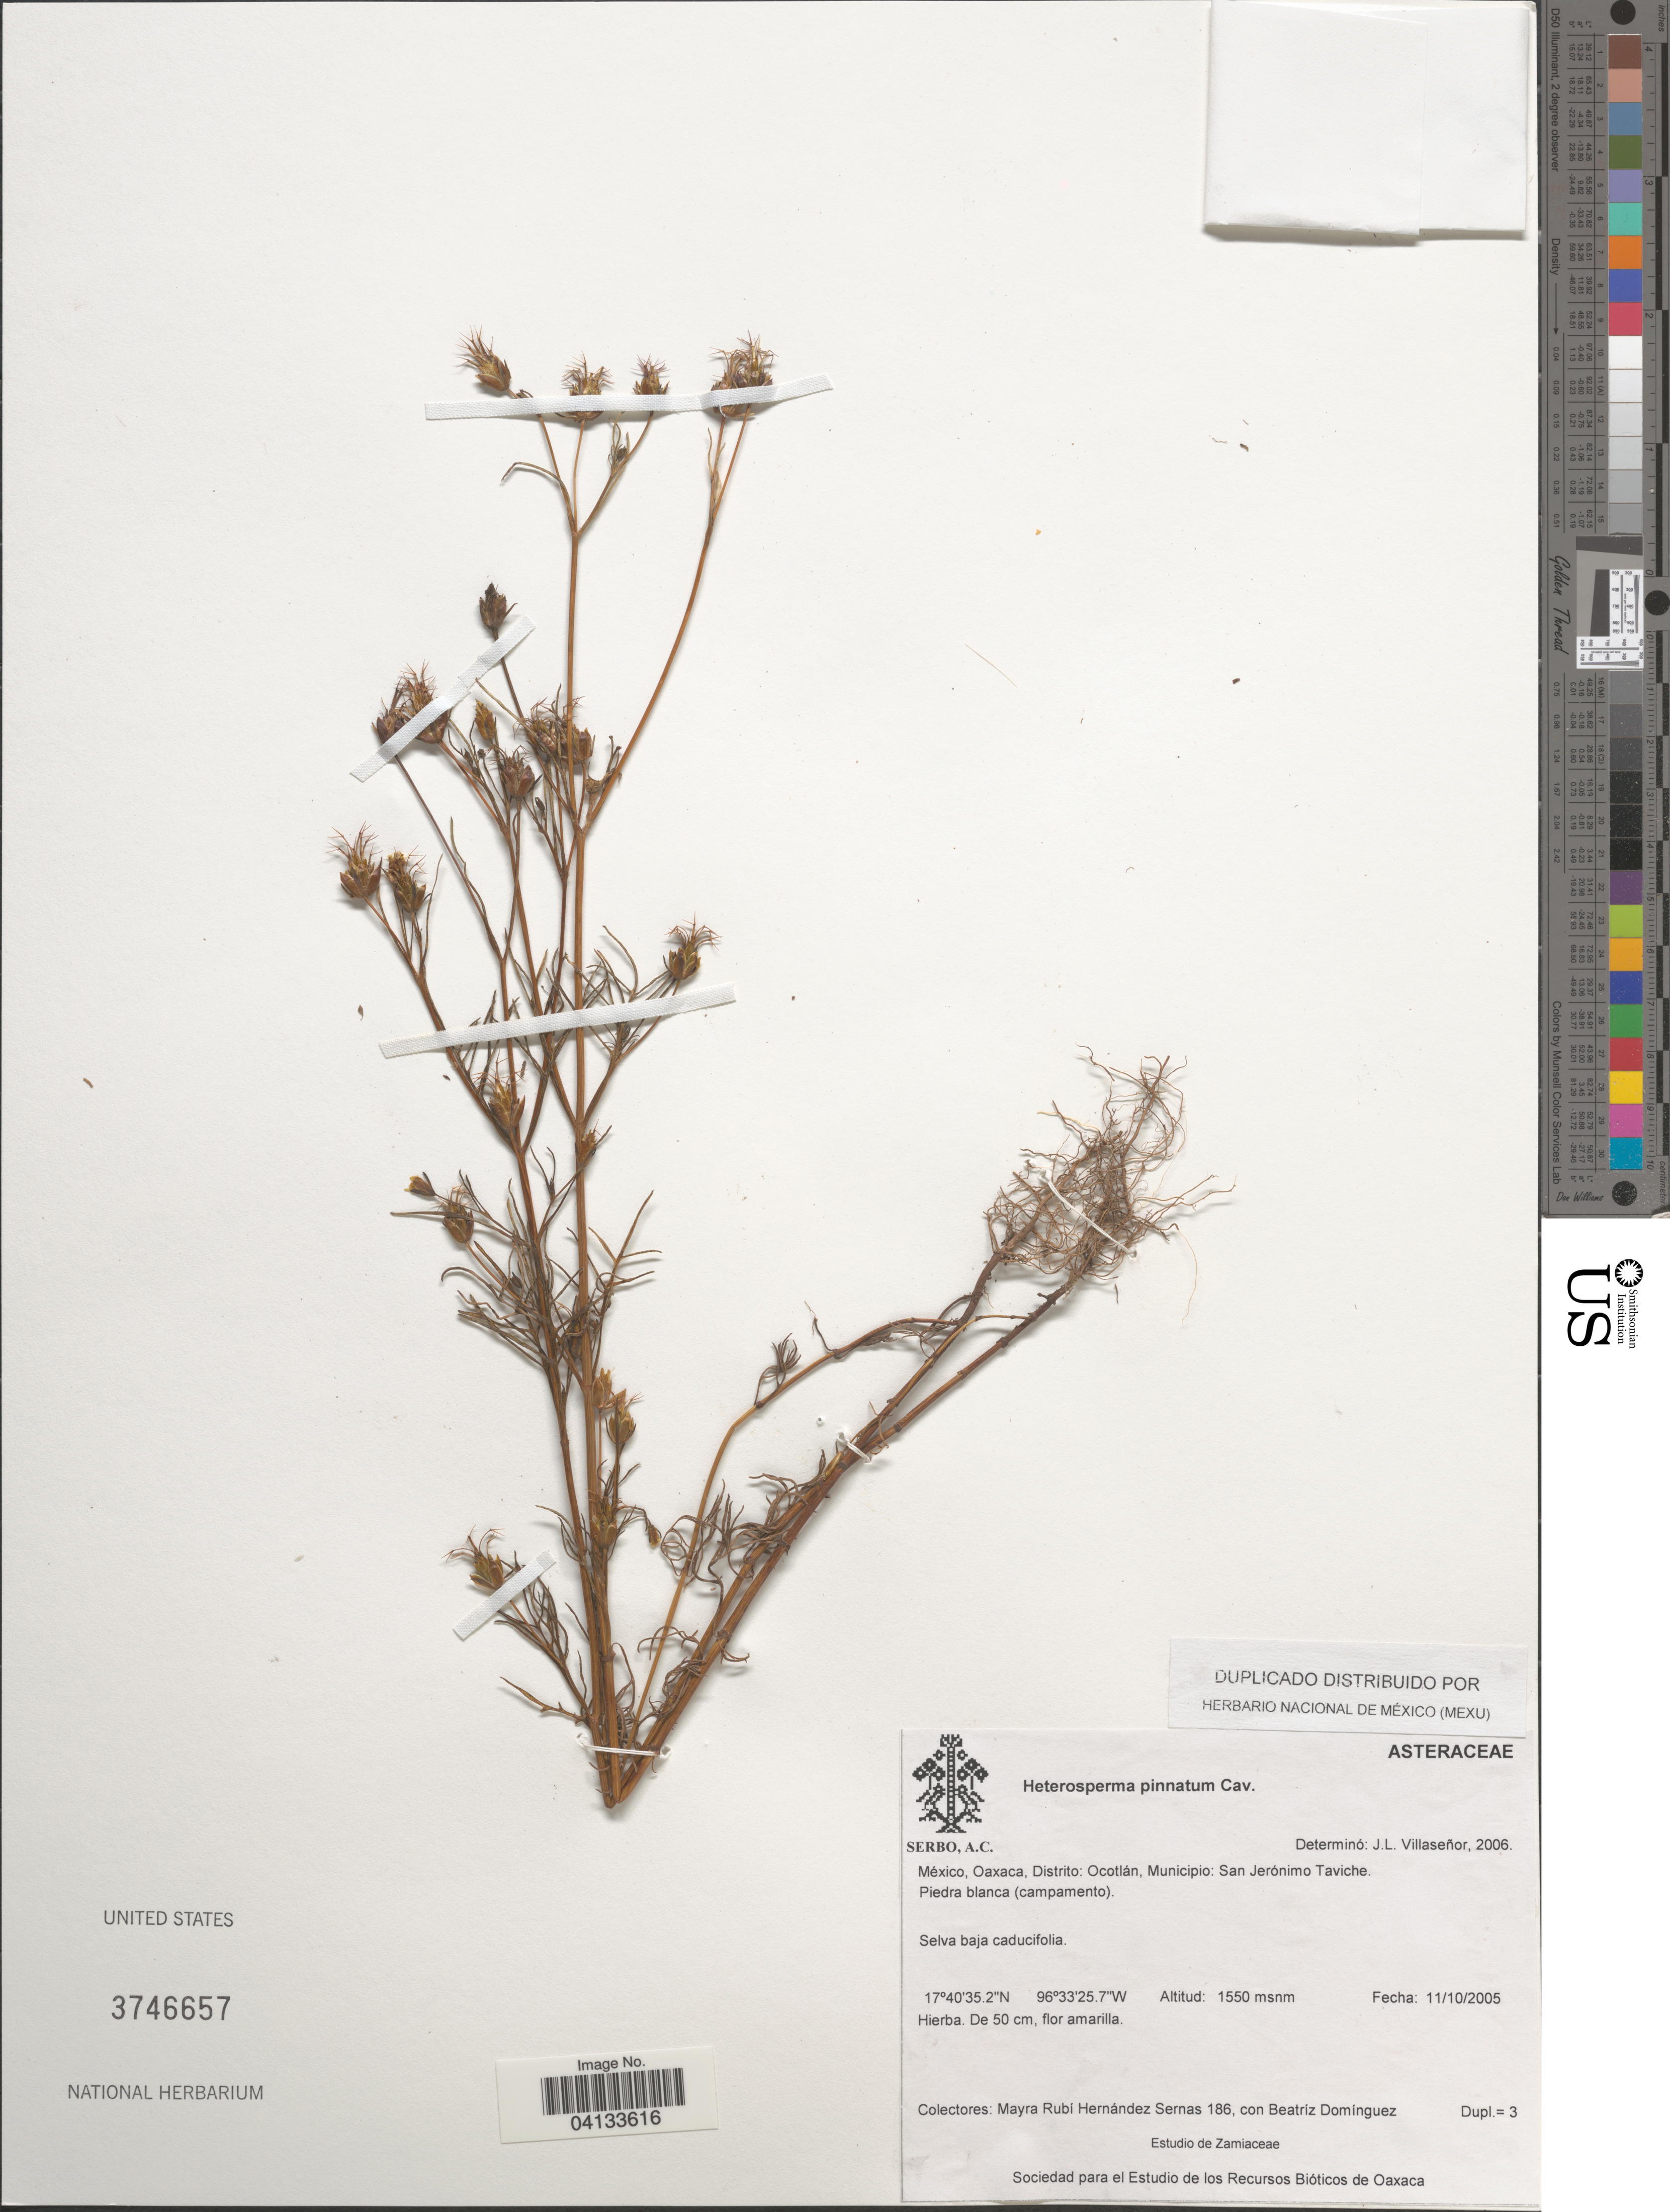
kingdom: Plantae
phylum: Tracheophyta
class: Magnoliopsida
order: Asterales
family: Asteraceae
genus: Heterosperma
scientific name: Heterosperma pinnatum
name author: Cav.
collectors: M. Hernandez & B. Domínguez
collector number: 186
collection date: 2005-10-11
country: Mexico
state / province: Oaxaca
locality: Distrito: Ocotlán, Municipio: San Jerónimo Taviche. Piedra blanca (campamento).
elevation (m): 1550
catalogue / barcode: US 3746657